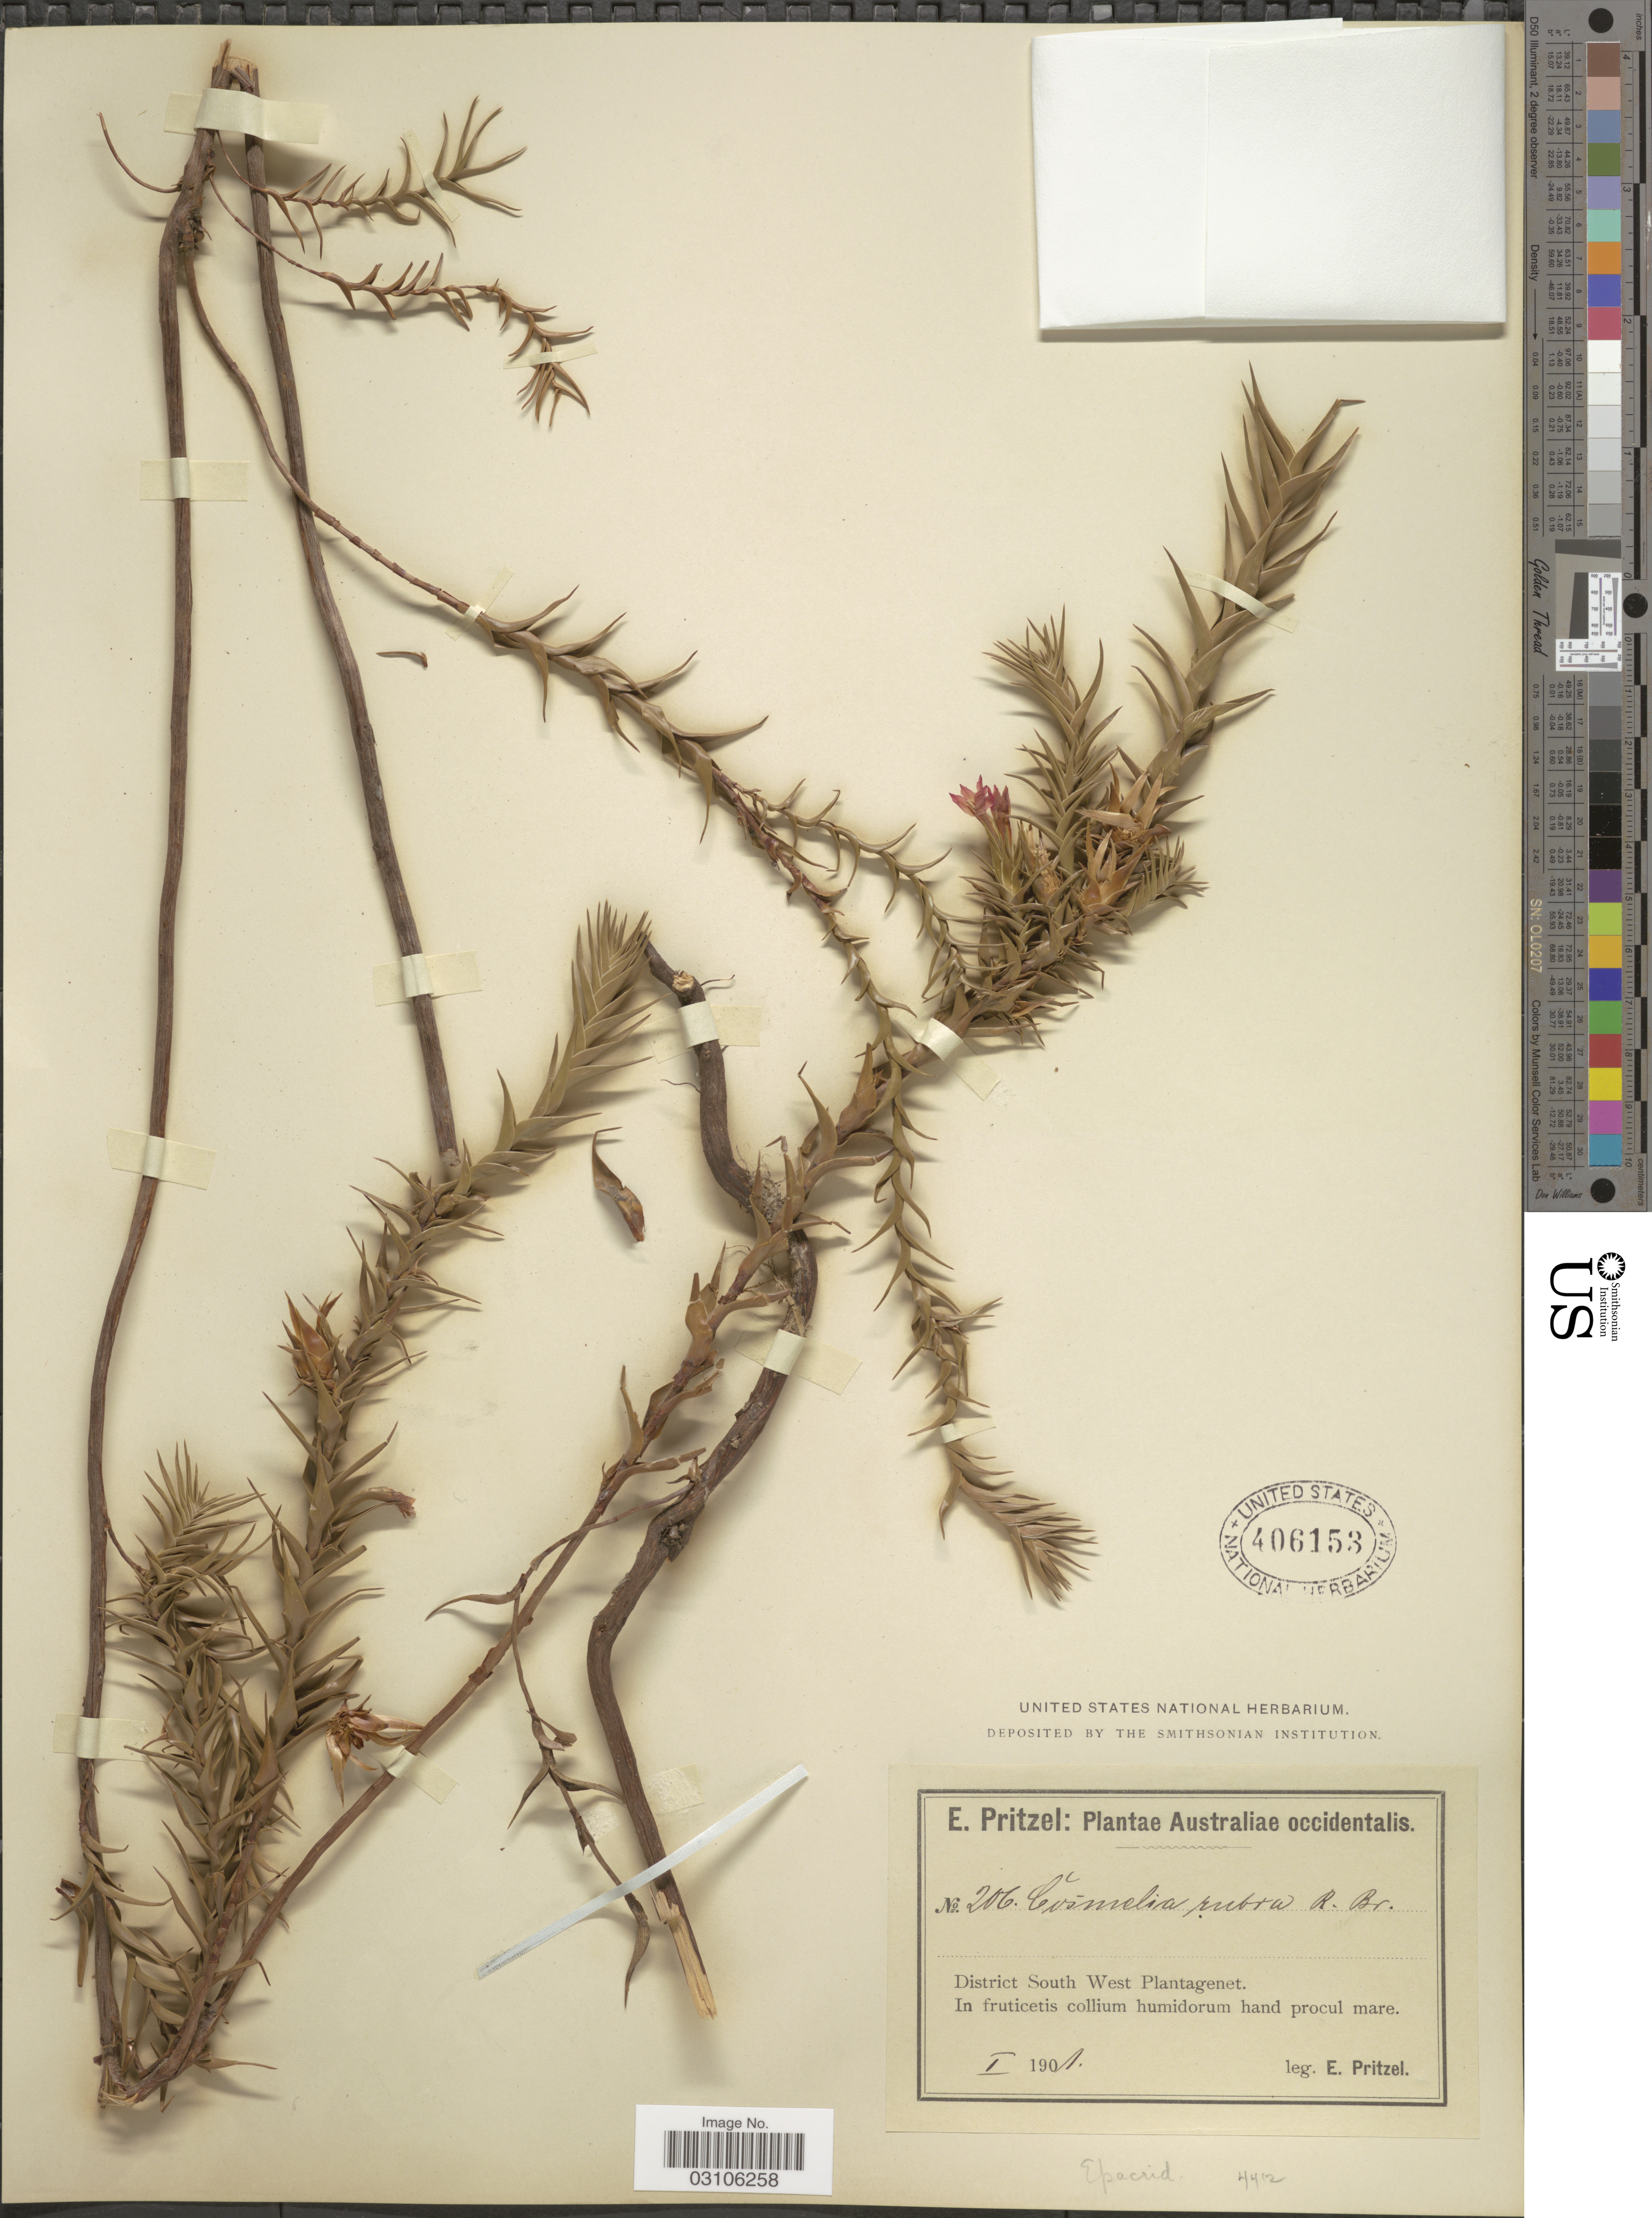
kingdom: Plantae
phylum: Tracheophyta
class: Magnoliopsida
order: Ericales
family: Ericaceae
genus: Cosmelia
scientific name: Cosmelia rubra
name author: R. Br.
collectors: E. G. Pritzel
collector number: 206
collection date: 1901-01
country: Australia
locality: District South West Plantagenet.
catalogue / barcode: US 406153